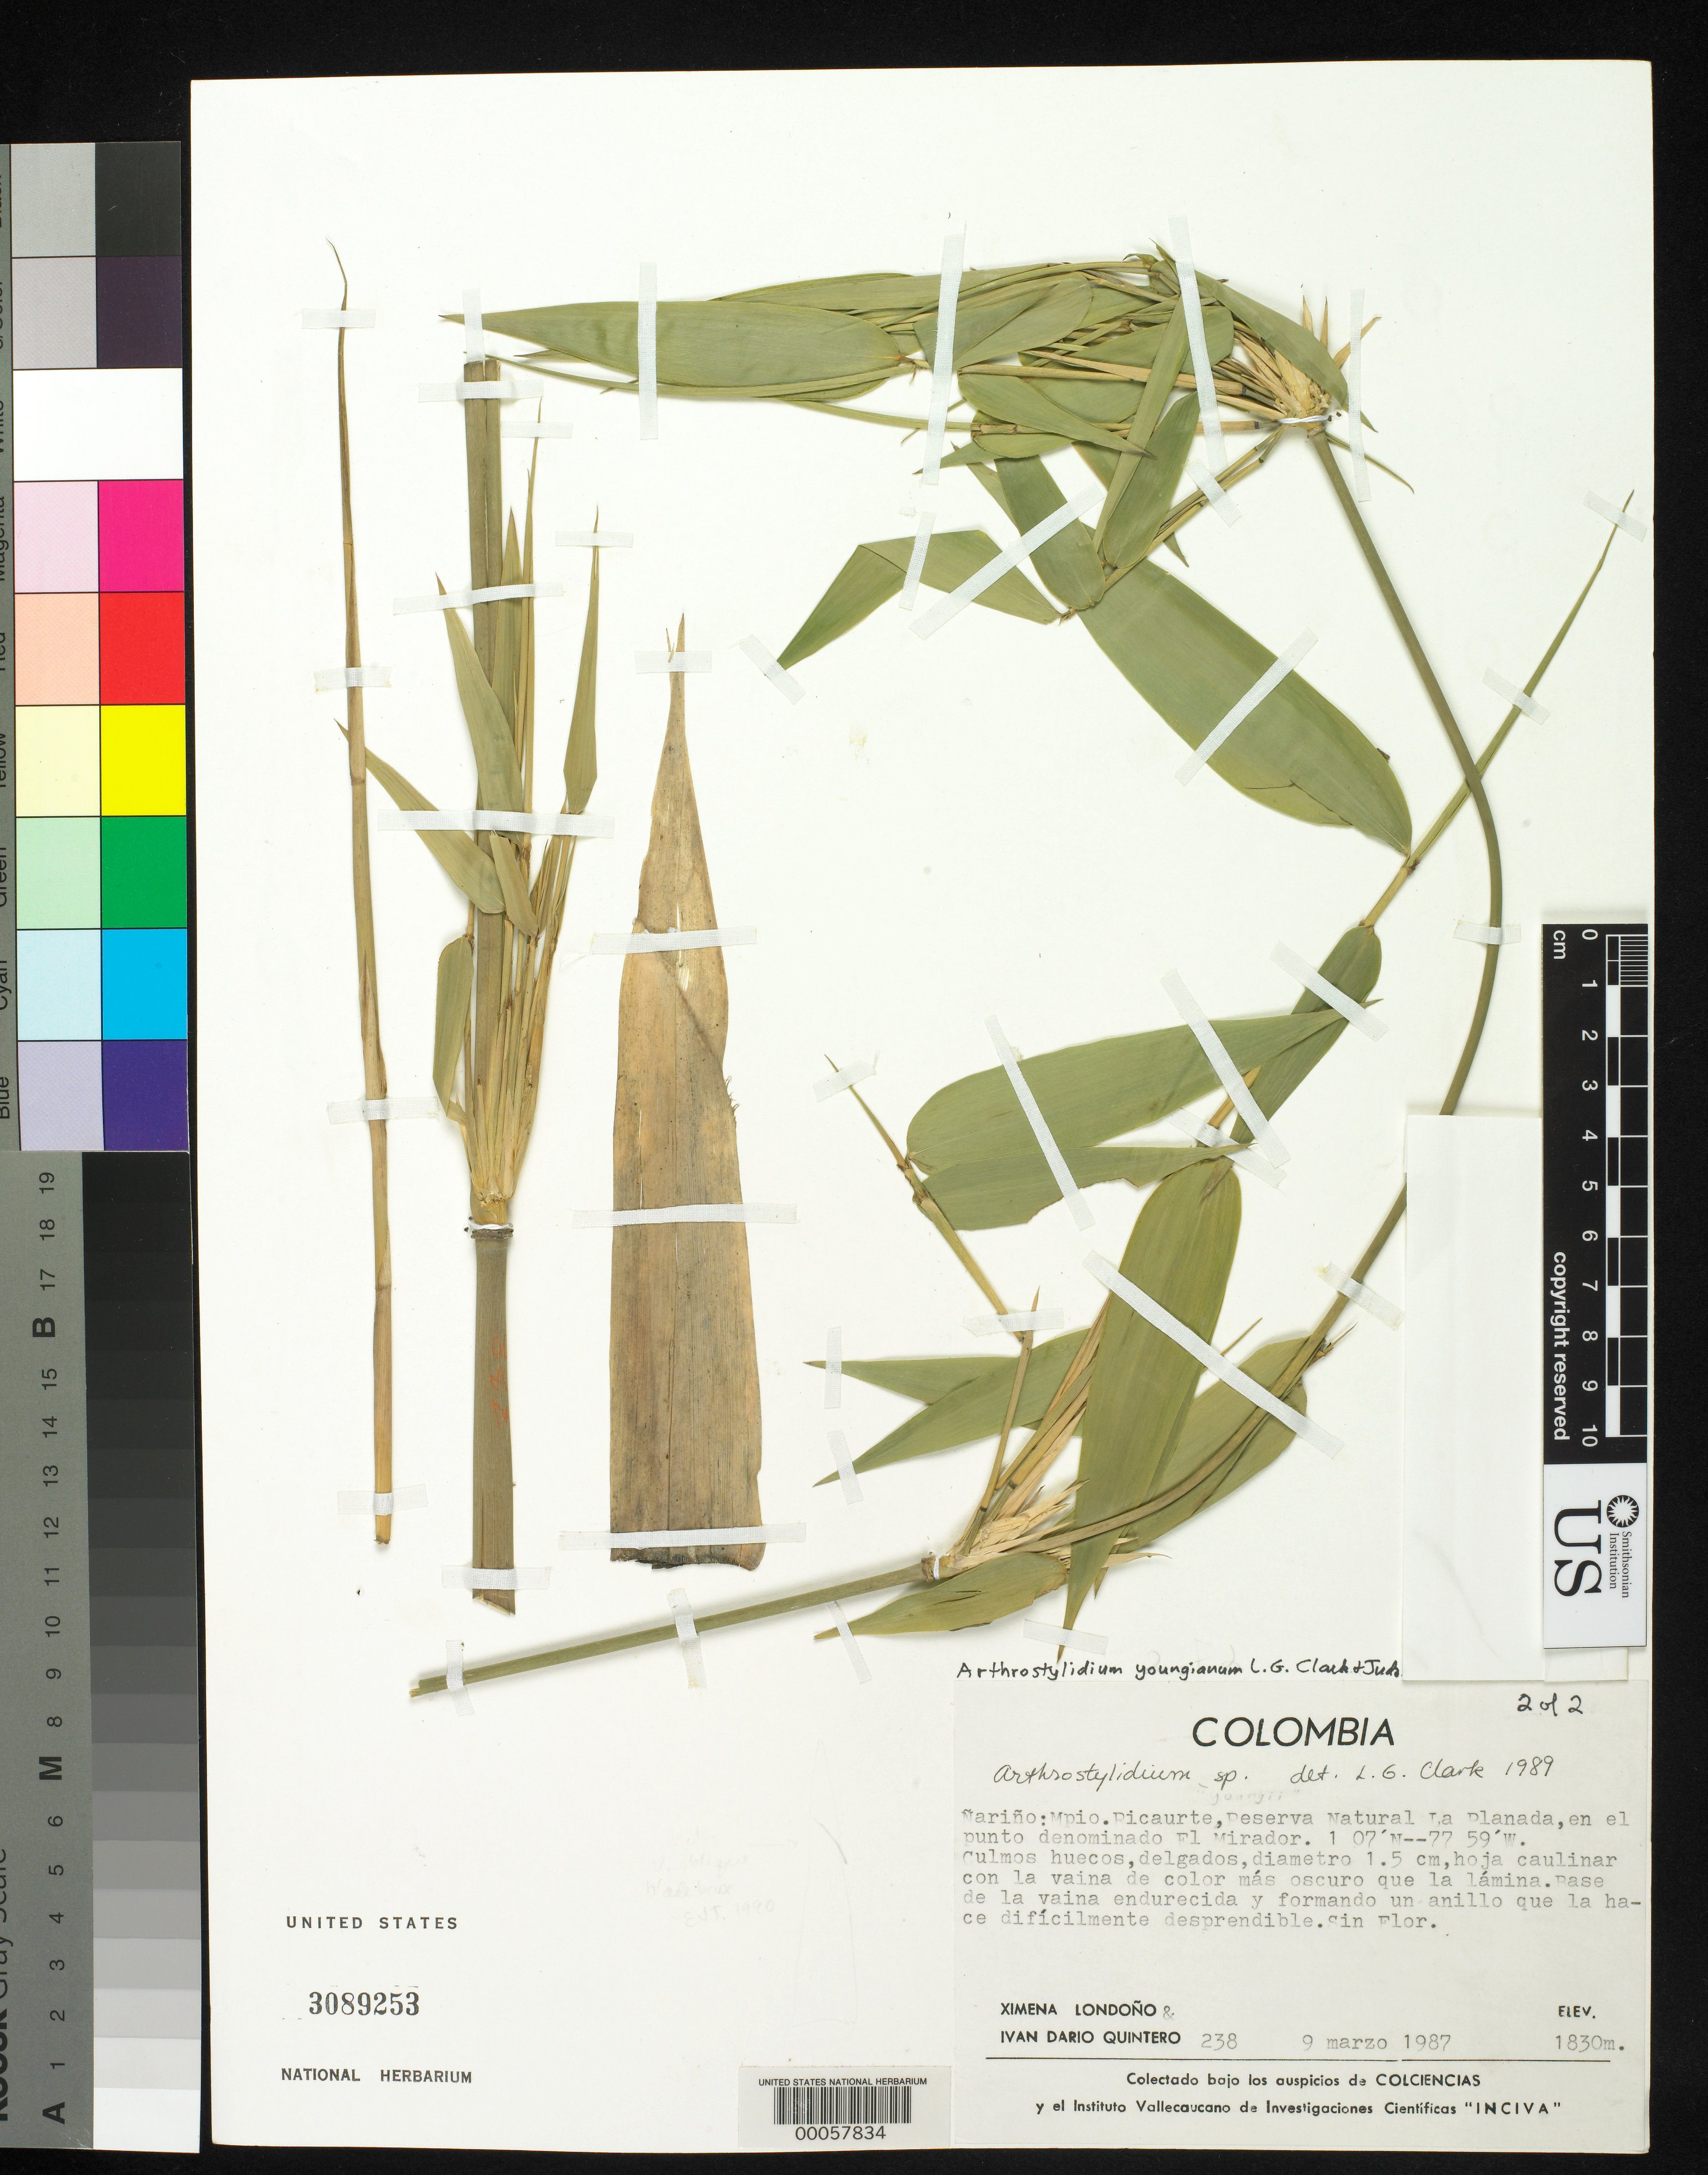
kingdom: Plantae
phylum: Tracheophyta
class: Liliopsida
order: Poales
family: Poaceae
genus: Arthrostylidium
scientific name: Arthrostylidium youngianum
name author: L.G. Clark & Judz.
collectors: X. Londoño & I. Quintero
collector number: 238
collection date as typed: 09 Mar 1987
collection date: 1987-03-09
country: Colombia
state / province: Nariño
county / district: Ricaurte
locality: Reserva Natural la Planada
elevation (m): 1830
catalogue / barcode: US 3089253